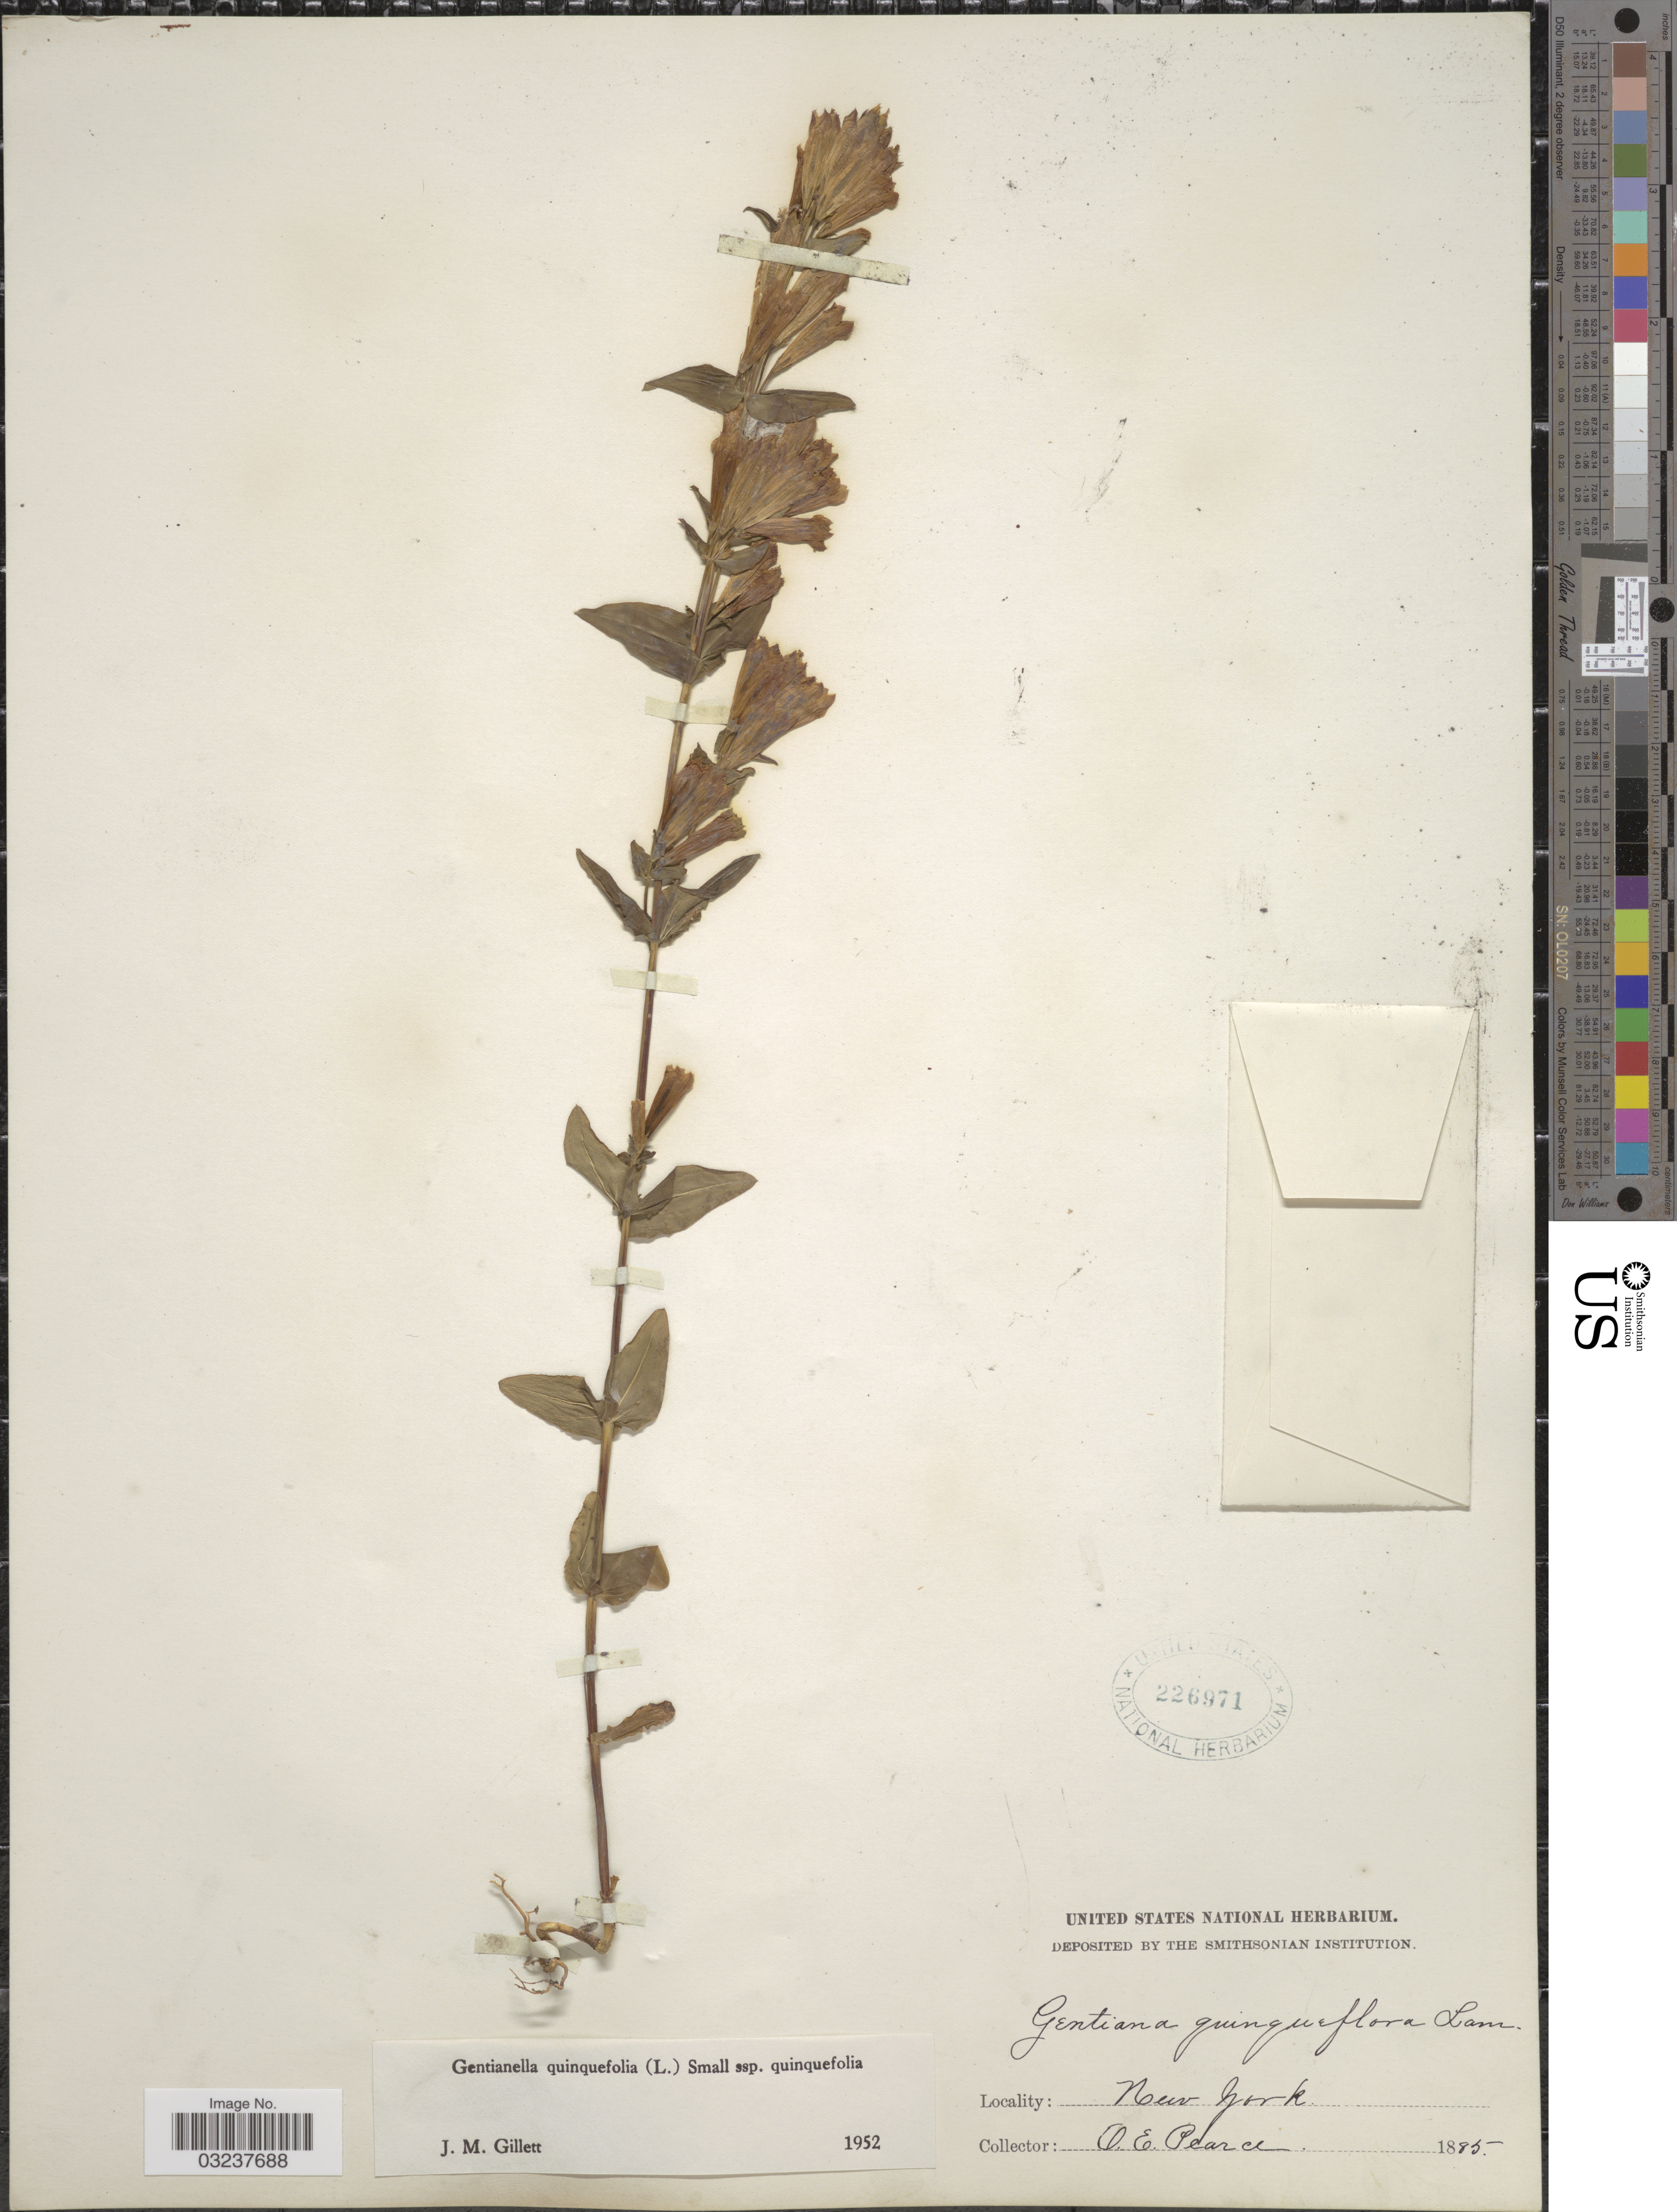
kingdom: Plantae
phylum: Tracheophyta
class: Magnoliopsida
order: Gentianales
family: Gentianaceae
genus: Gentianella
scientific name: Gentianella quinquefolia subsp. quinquefolia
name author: (L.) Small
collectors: O. E. Pearce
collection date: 1885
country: United States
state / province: New York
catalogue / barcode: US 226971